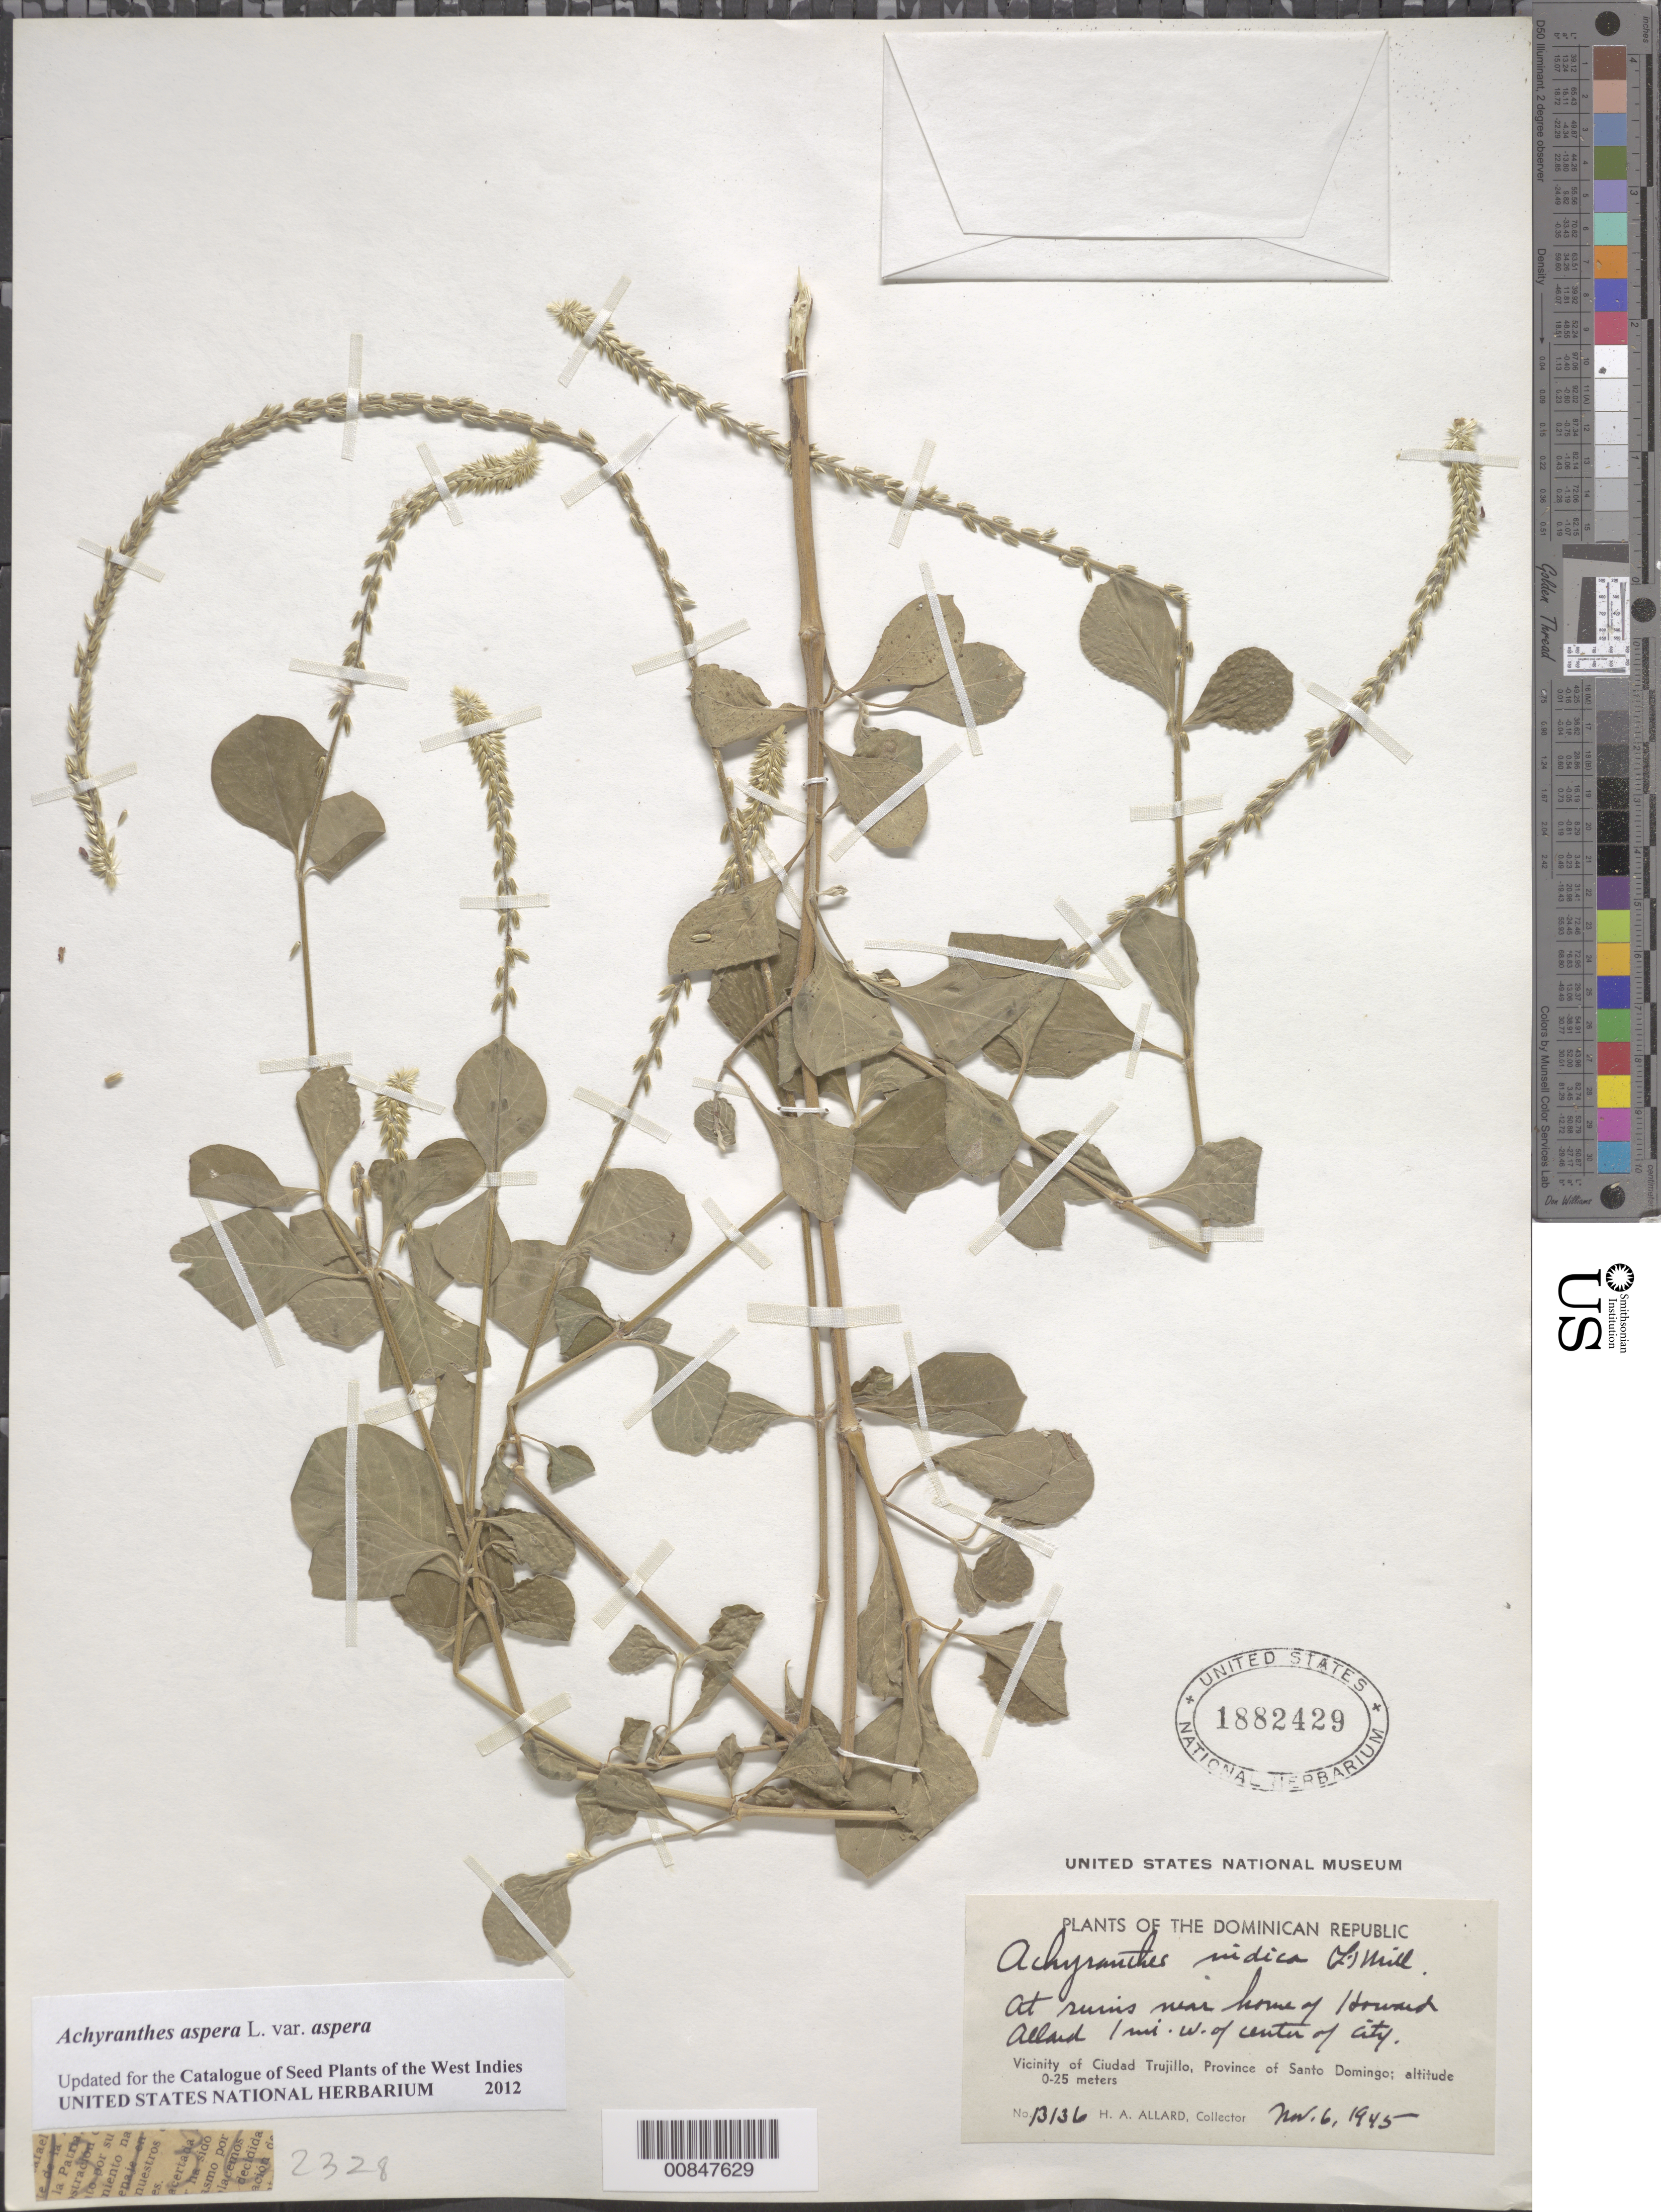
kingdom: Plantae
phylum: Tracheophyta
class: Magnoliopsida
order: Caryophyllales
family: Amaranthaceae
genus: Achyranthes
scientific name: Achyranthes aspera var. aspera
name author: L.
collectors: H. A. Allard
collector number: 13136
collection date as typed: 06 Nov 1945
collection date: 1945-11-06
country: Dominican Republic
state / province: Distrito Nacional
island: Hispaniola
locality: Vicinity of Ciudad Trujillo, Province of Santo Domingo (obsolete). At ruins near home of Howard Allard, 1 mi. W of center of city.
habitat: at ruins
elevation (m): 0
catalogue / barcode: US 1882429